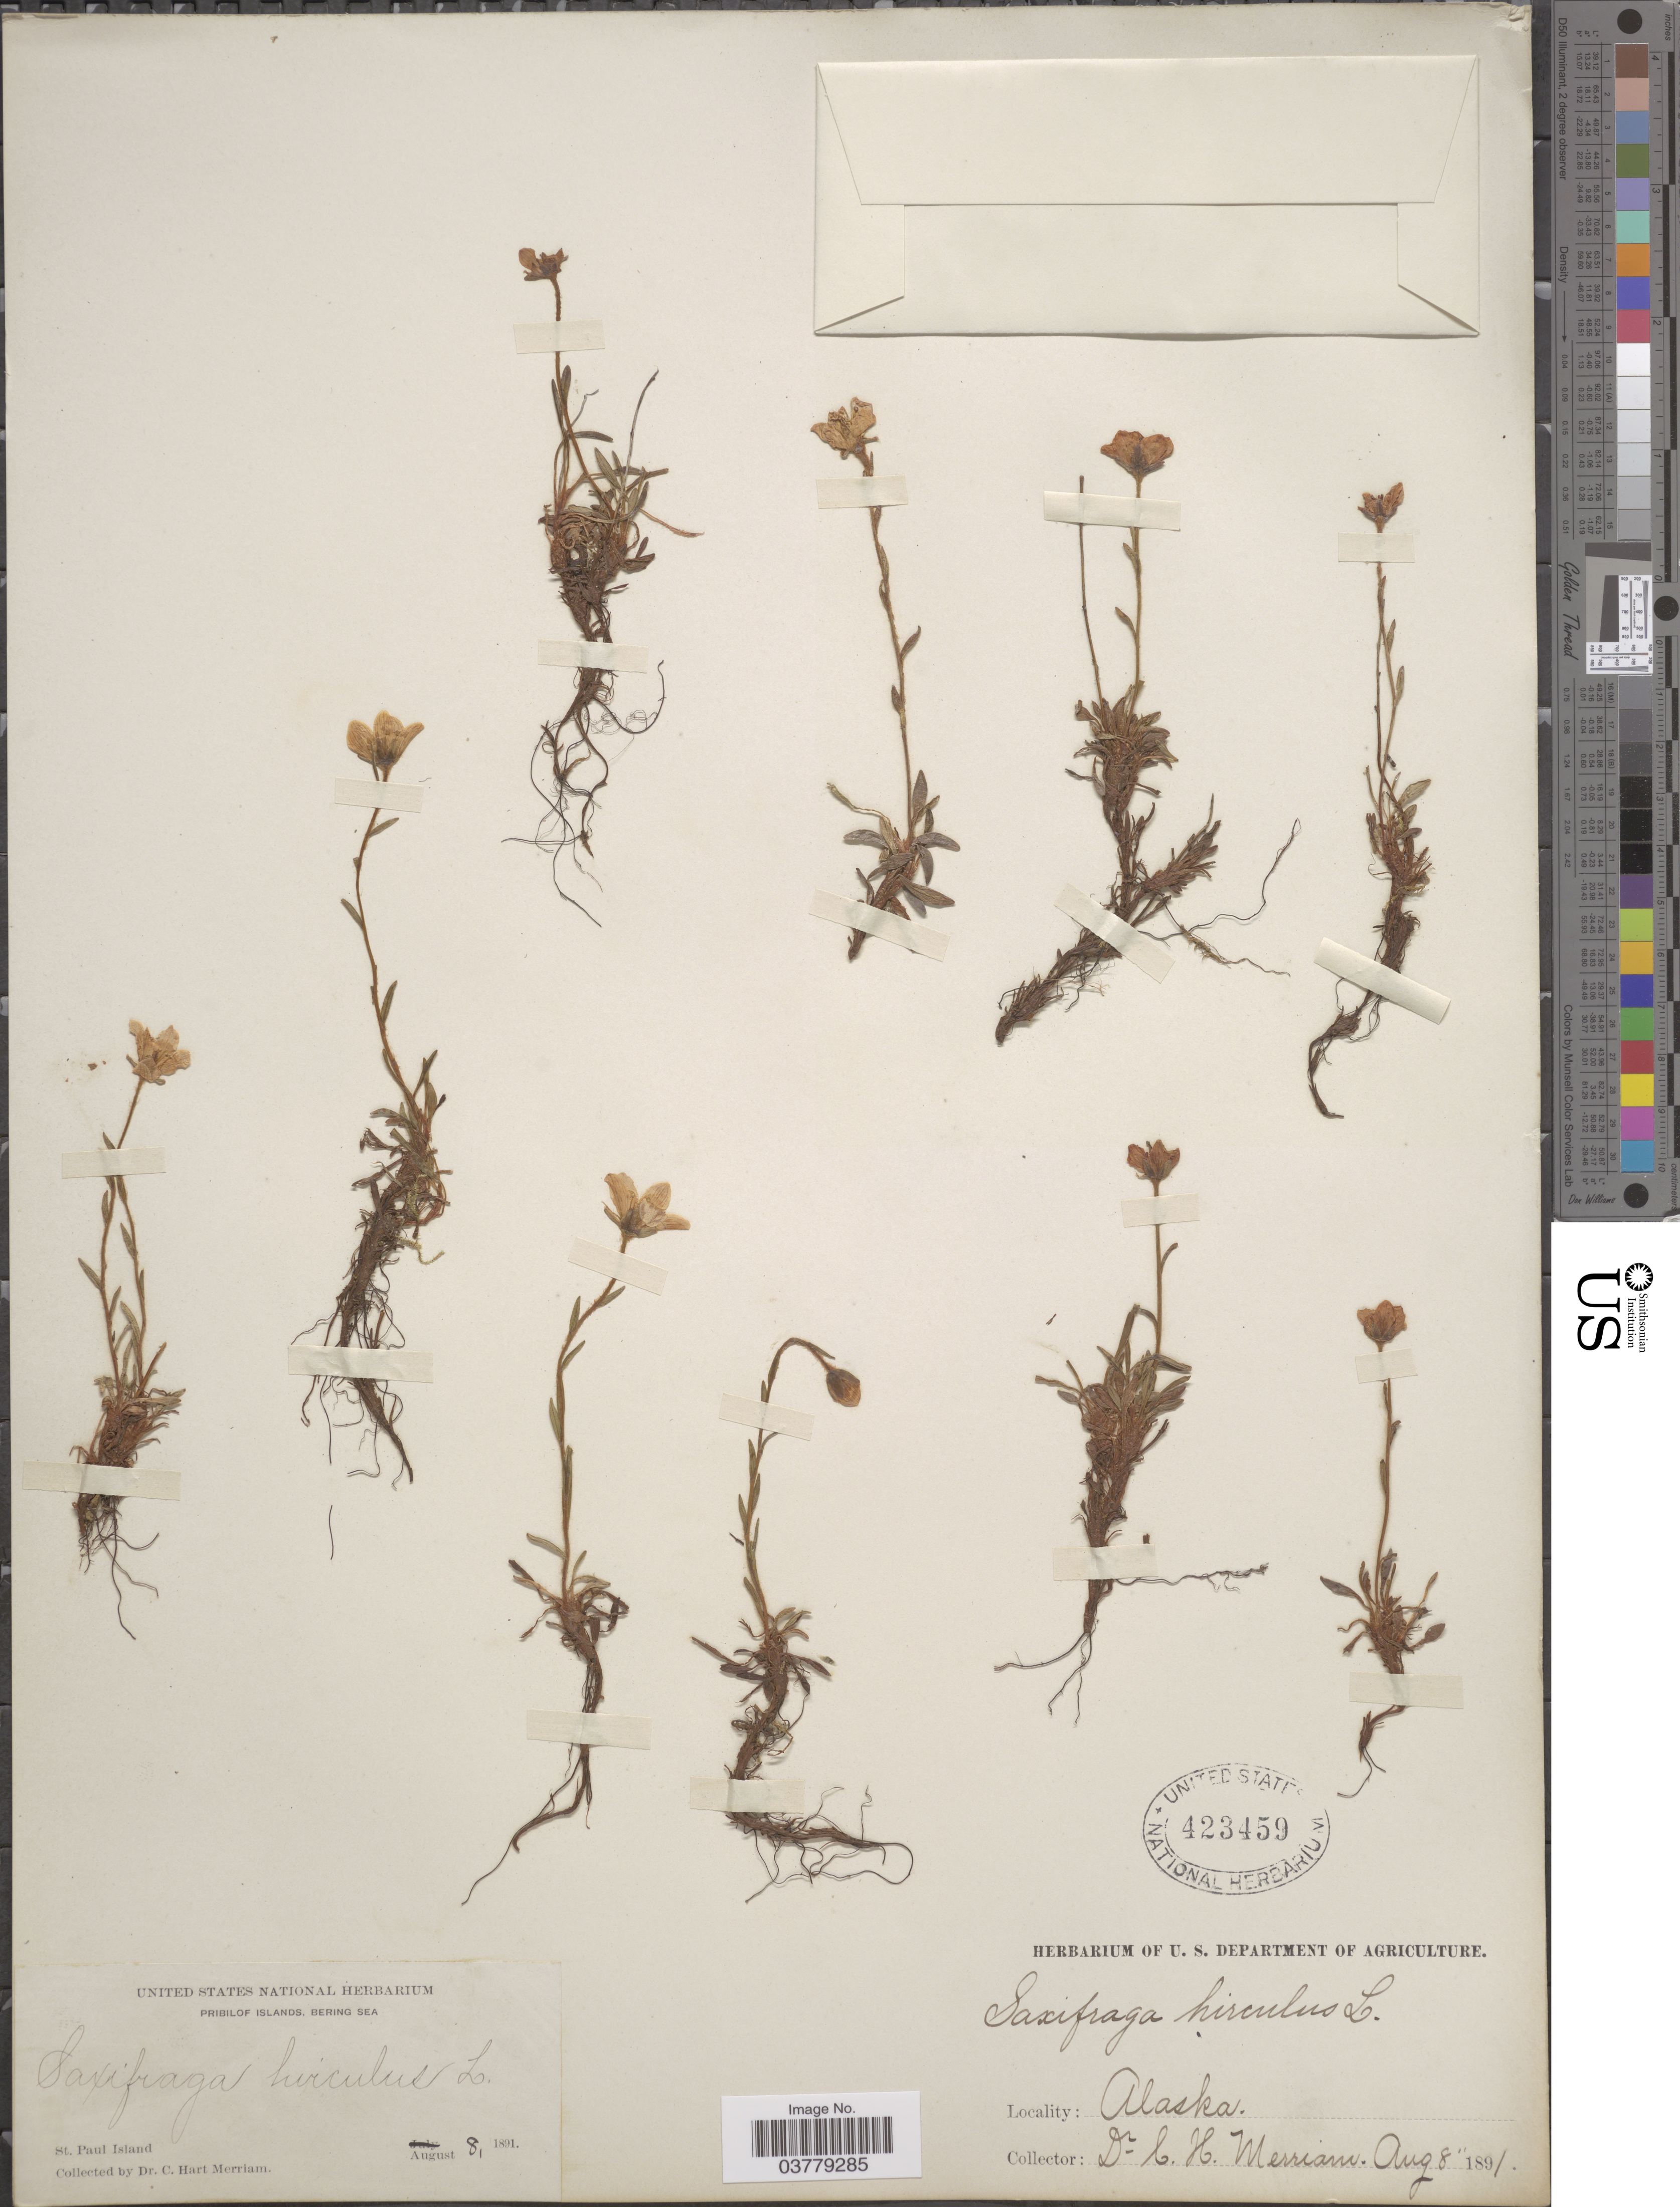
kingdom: Plantae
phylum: Tracheophyta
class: Magnoliopsida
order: Saxifragales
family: Saxifragaceae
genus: Saxifraga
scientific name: Saxifraga hirculus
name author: L.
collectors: C. Merriam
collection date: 1891-08-08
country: United States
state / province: Alaska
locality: Pribilof Islands, Bering Sea. St. Paul Island.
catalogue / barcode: US 423459